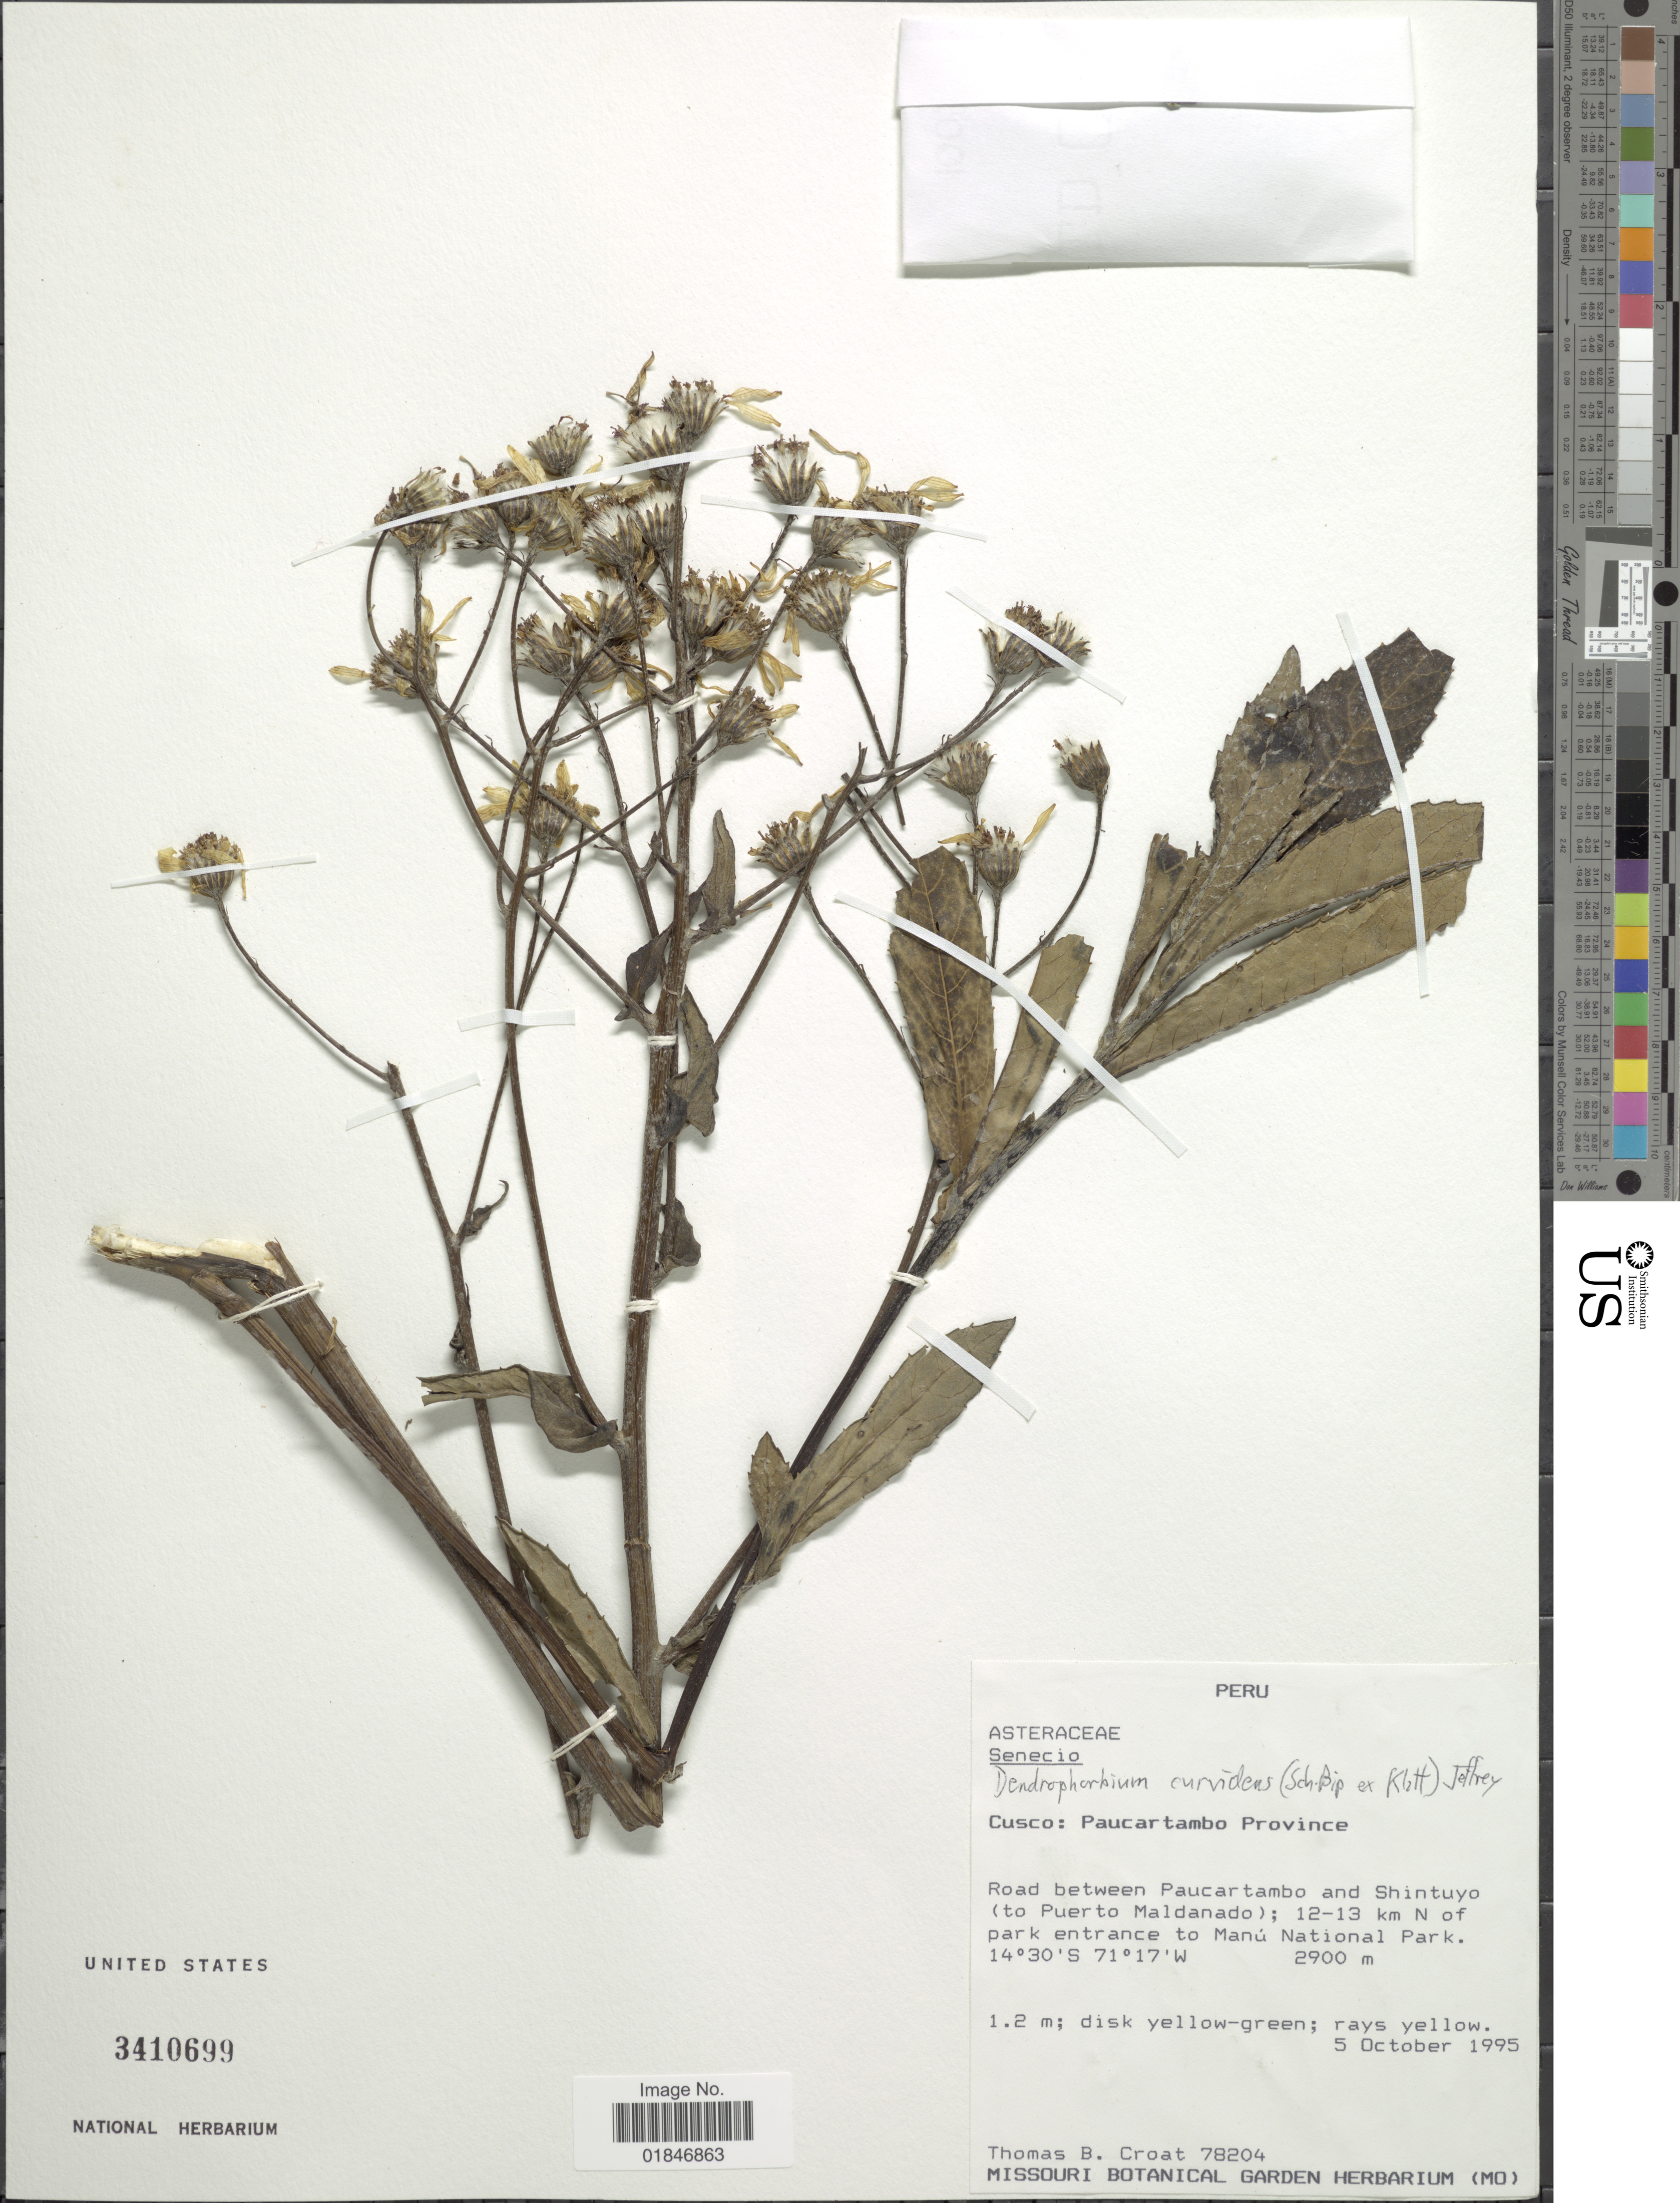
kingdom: Plantae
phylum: Tracheophyta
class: Magnoliopsida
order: Asterales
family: Asteraceae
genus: Dendrophorbium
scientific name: Dendrophorbium curvidens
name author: (Sch. Bip. ex Klatt) C. Jeffrey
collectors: T. B. Croat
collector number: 78204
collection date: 1995-10-05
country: Peru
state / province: Cusco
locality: Puacartambo Province, Road between Paucartambo and Shintuyo (To Puerto Maldanado) 12-13 km N of park entrance to Manu National Park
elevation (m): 2900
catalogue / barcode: US 3410699